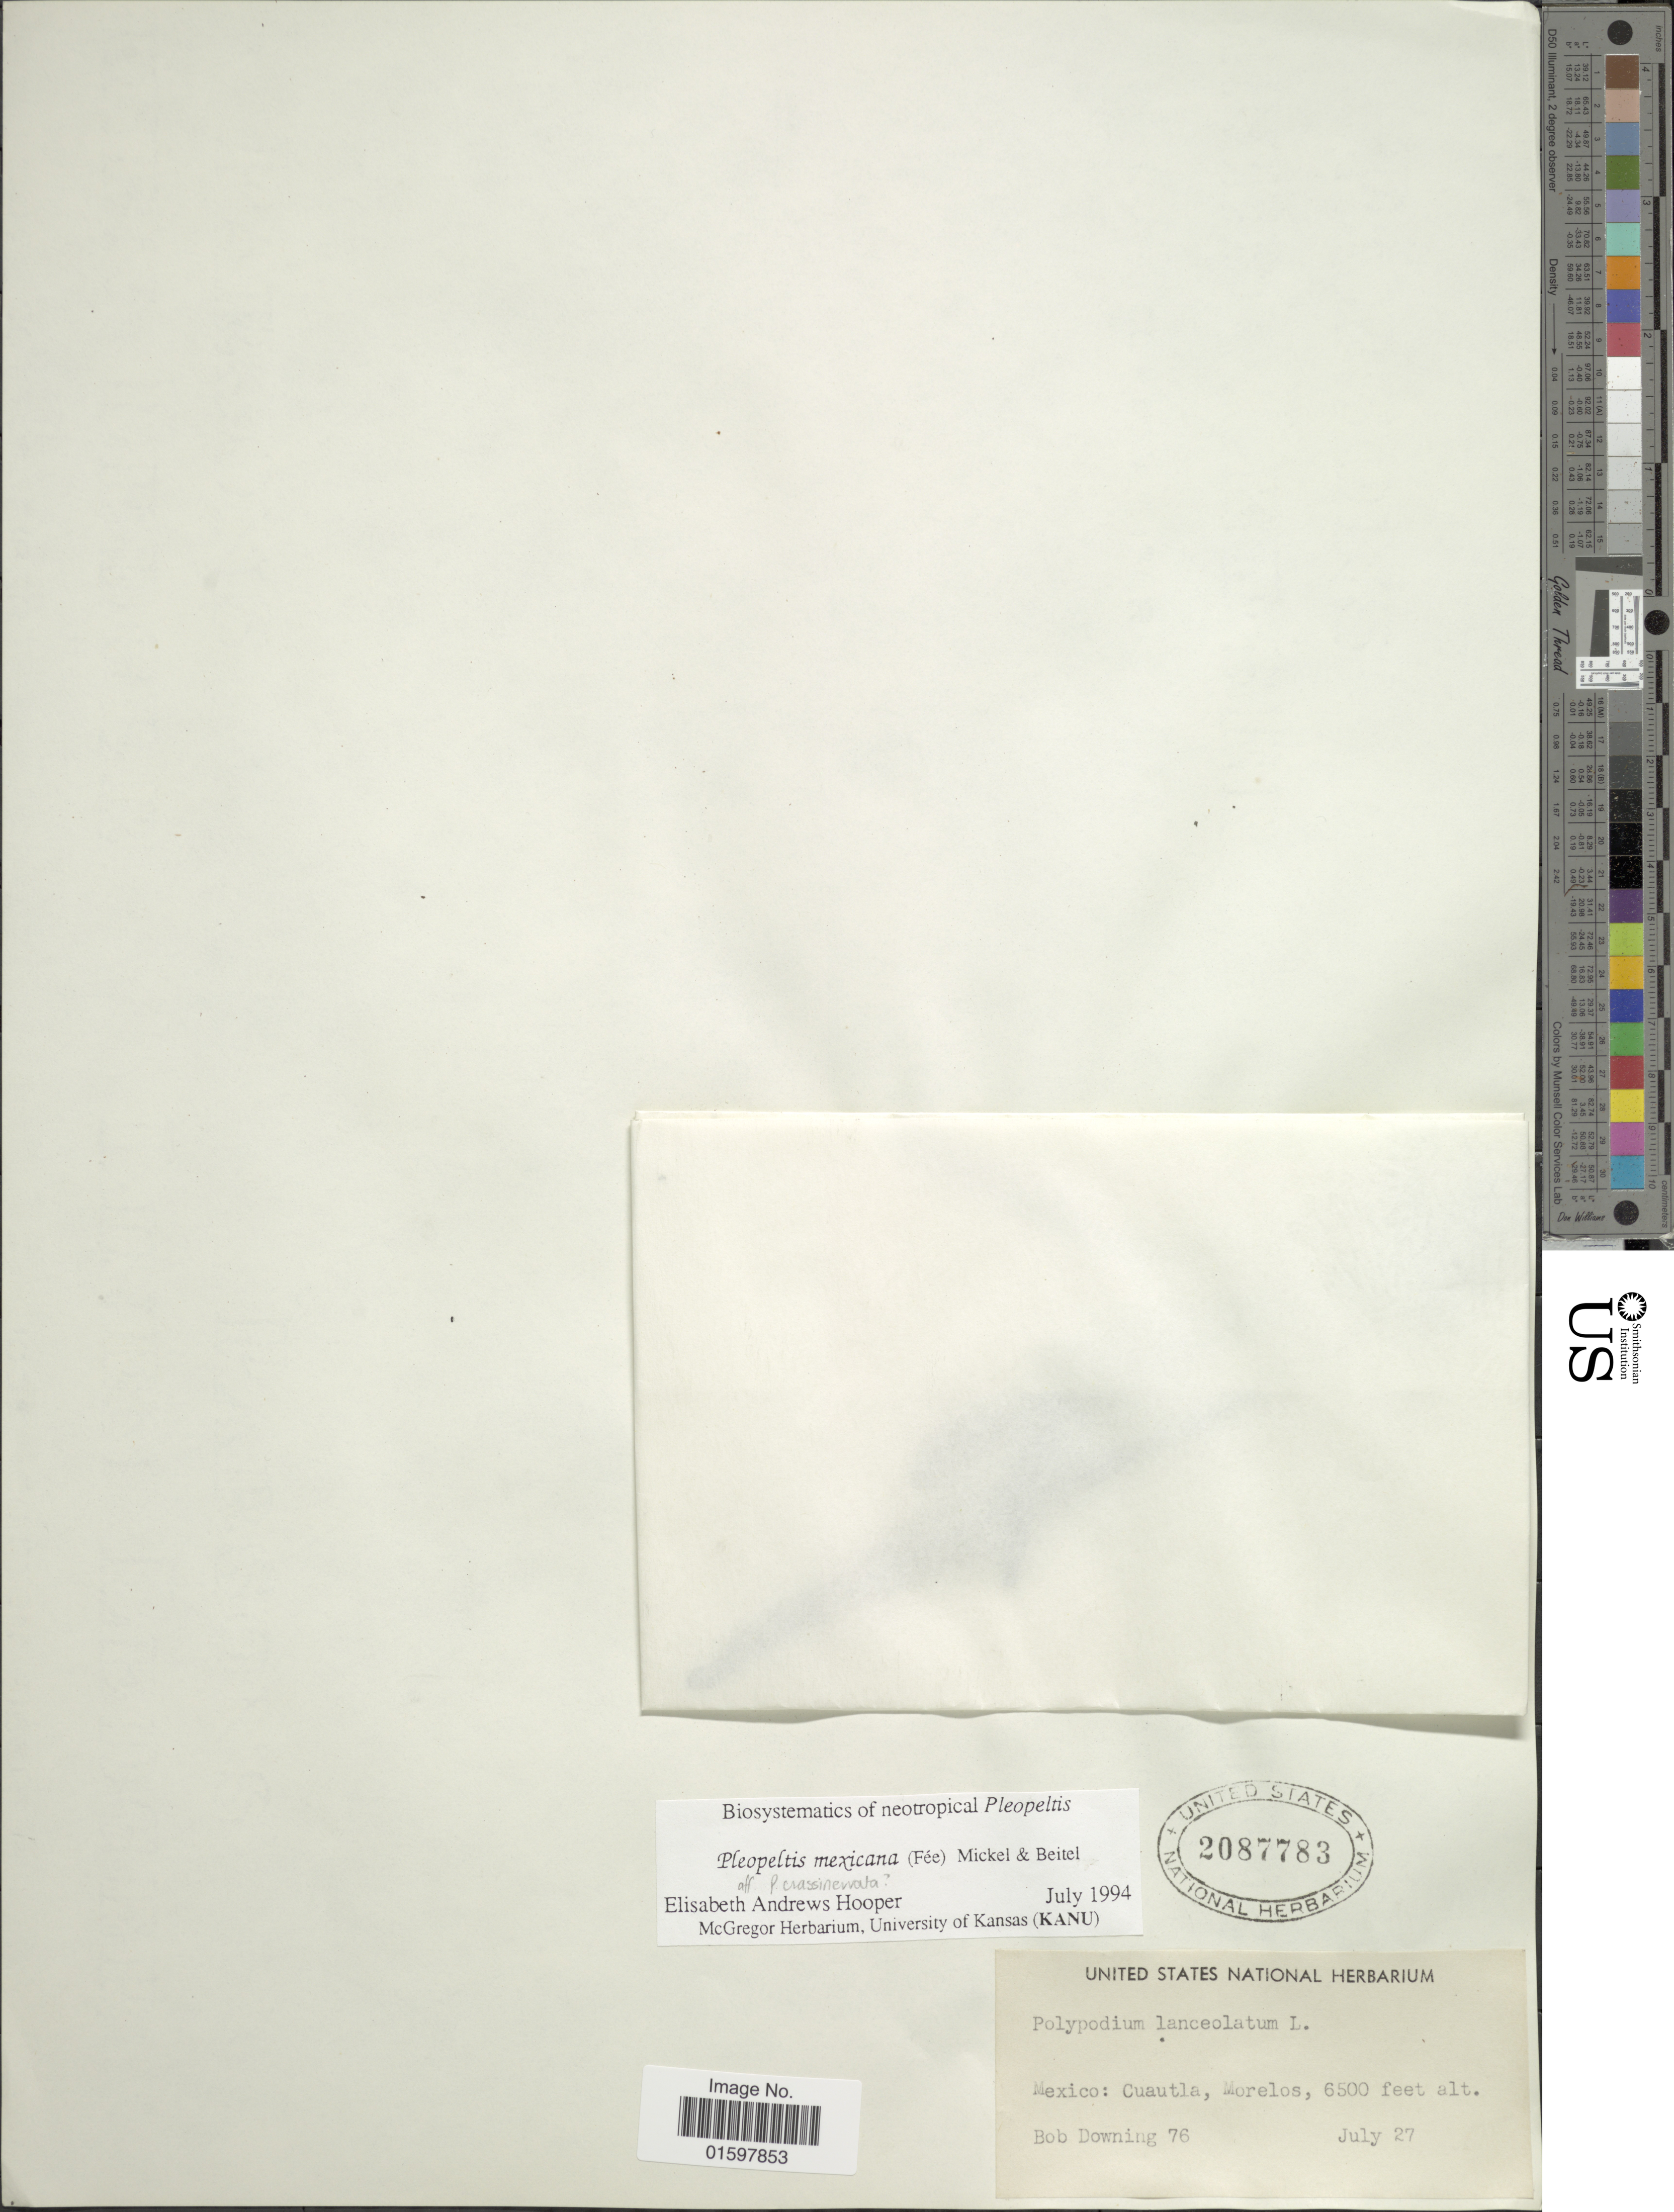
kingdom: Plantae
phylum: Tracheophyta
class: Polypodiopsida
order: Polypodiales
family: Polypodiaceae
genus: Pleopeltis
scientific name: Pleopeltis mexicana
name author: (Fée) Mickel & Beitel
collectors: B. Downing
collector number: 76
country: Mexico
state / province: Morelos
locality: Cuautla.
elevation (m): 1981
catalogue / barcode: US 2087783